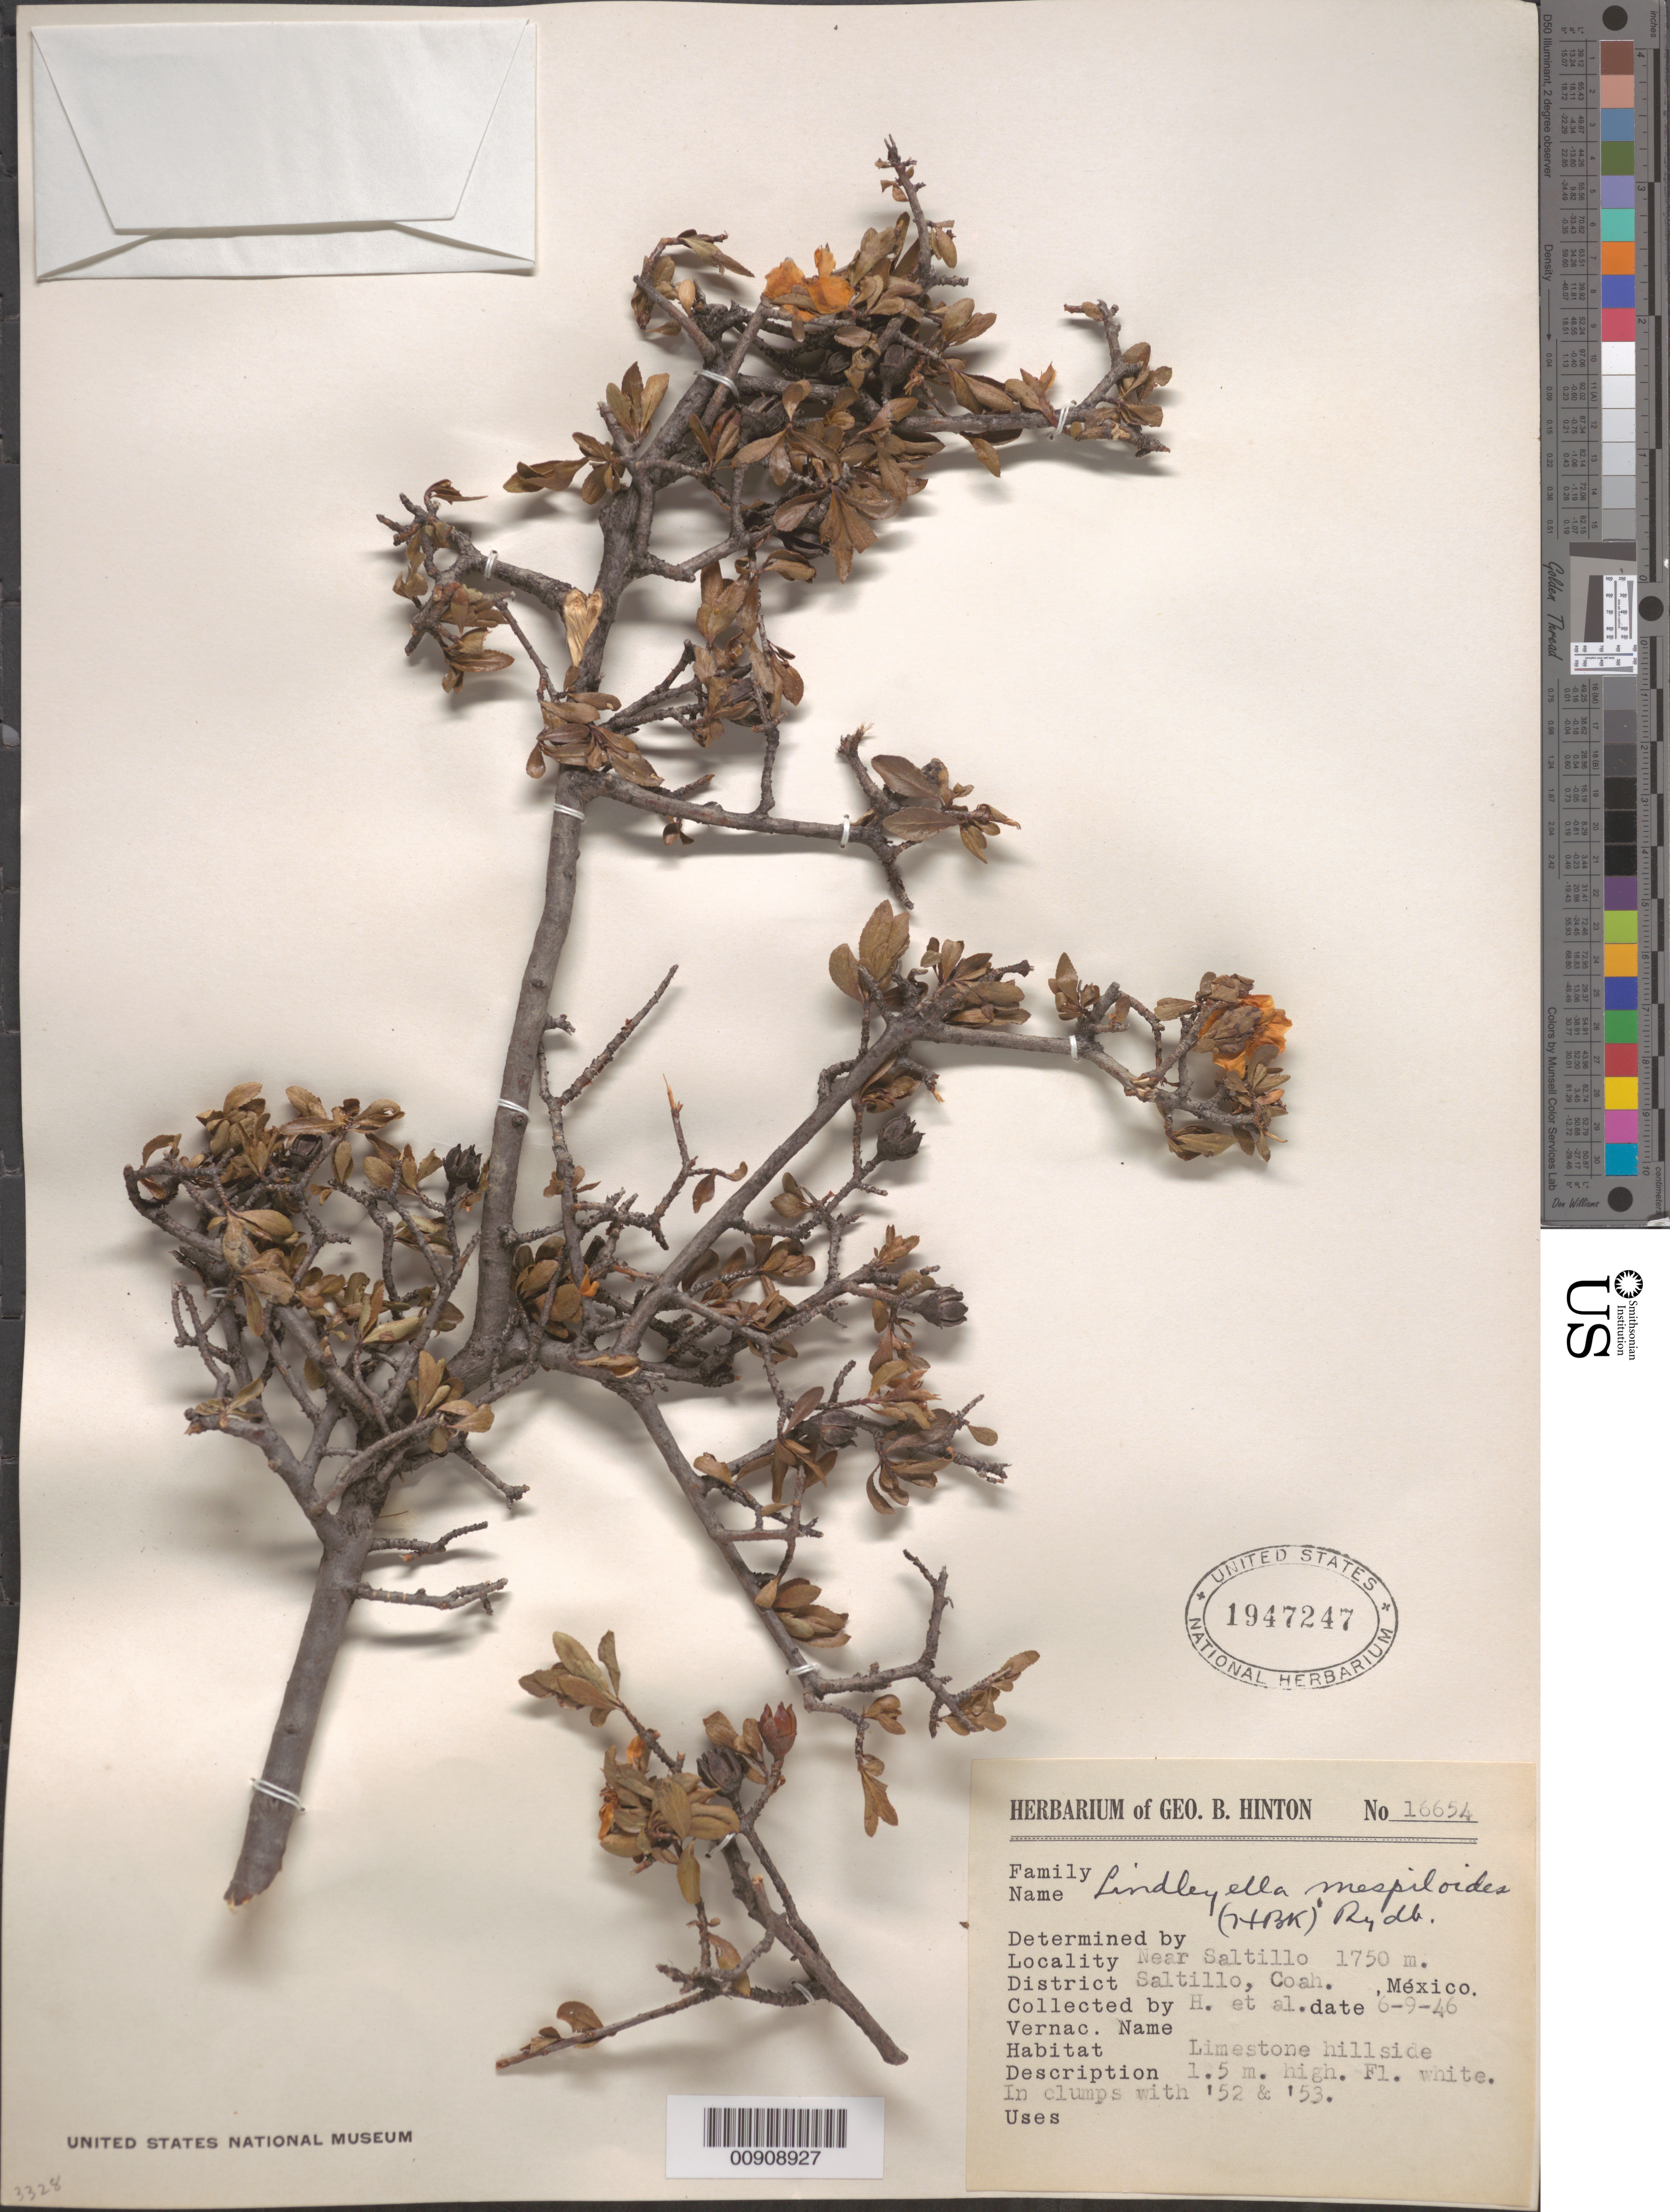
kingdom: Plantae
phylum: Tracheophyta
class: Magnoliopsida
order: Rosales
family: Rosaceae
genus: Lindleya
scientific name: Lindleya mespiloides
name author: Kunth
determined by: Strong, Mark T., (BOT), Smithsonian Institution - National Museum of Natural History (UNITED STATES)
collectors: G. B. Hinton & et al.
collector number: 16654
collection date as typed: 09 Jun 1946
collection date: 1946-06-09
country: Mexico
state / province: Coahuila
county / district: Saltillo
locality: Near Saltillo, District Saltillo, Coahuila.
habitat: Limestone hillside.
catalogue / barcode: US 1947247